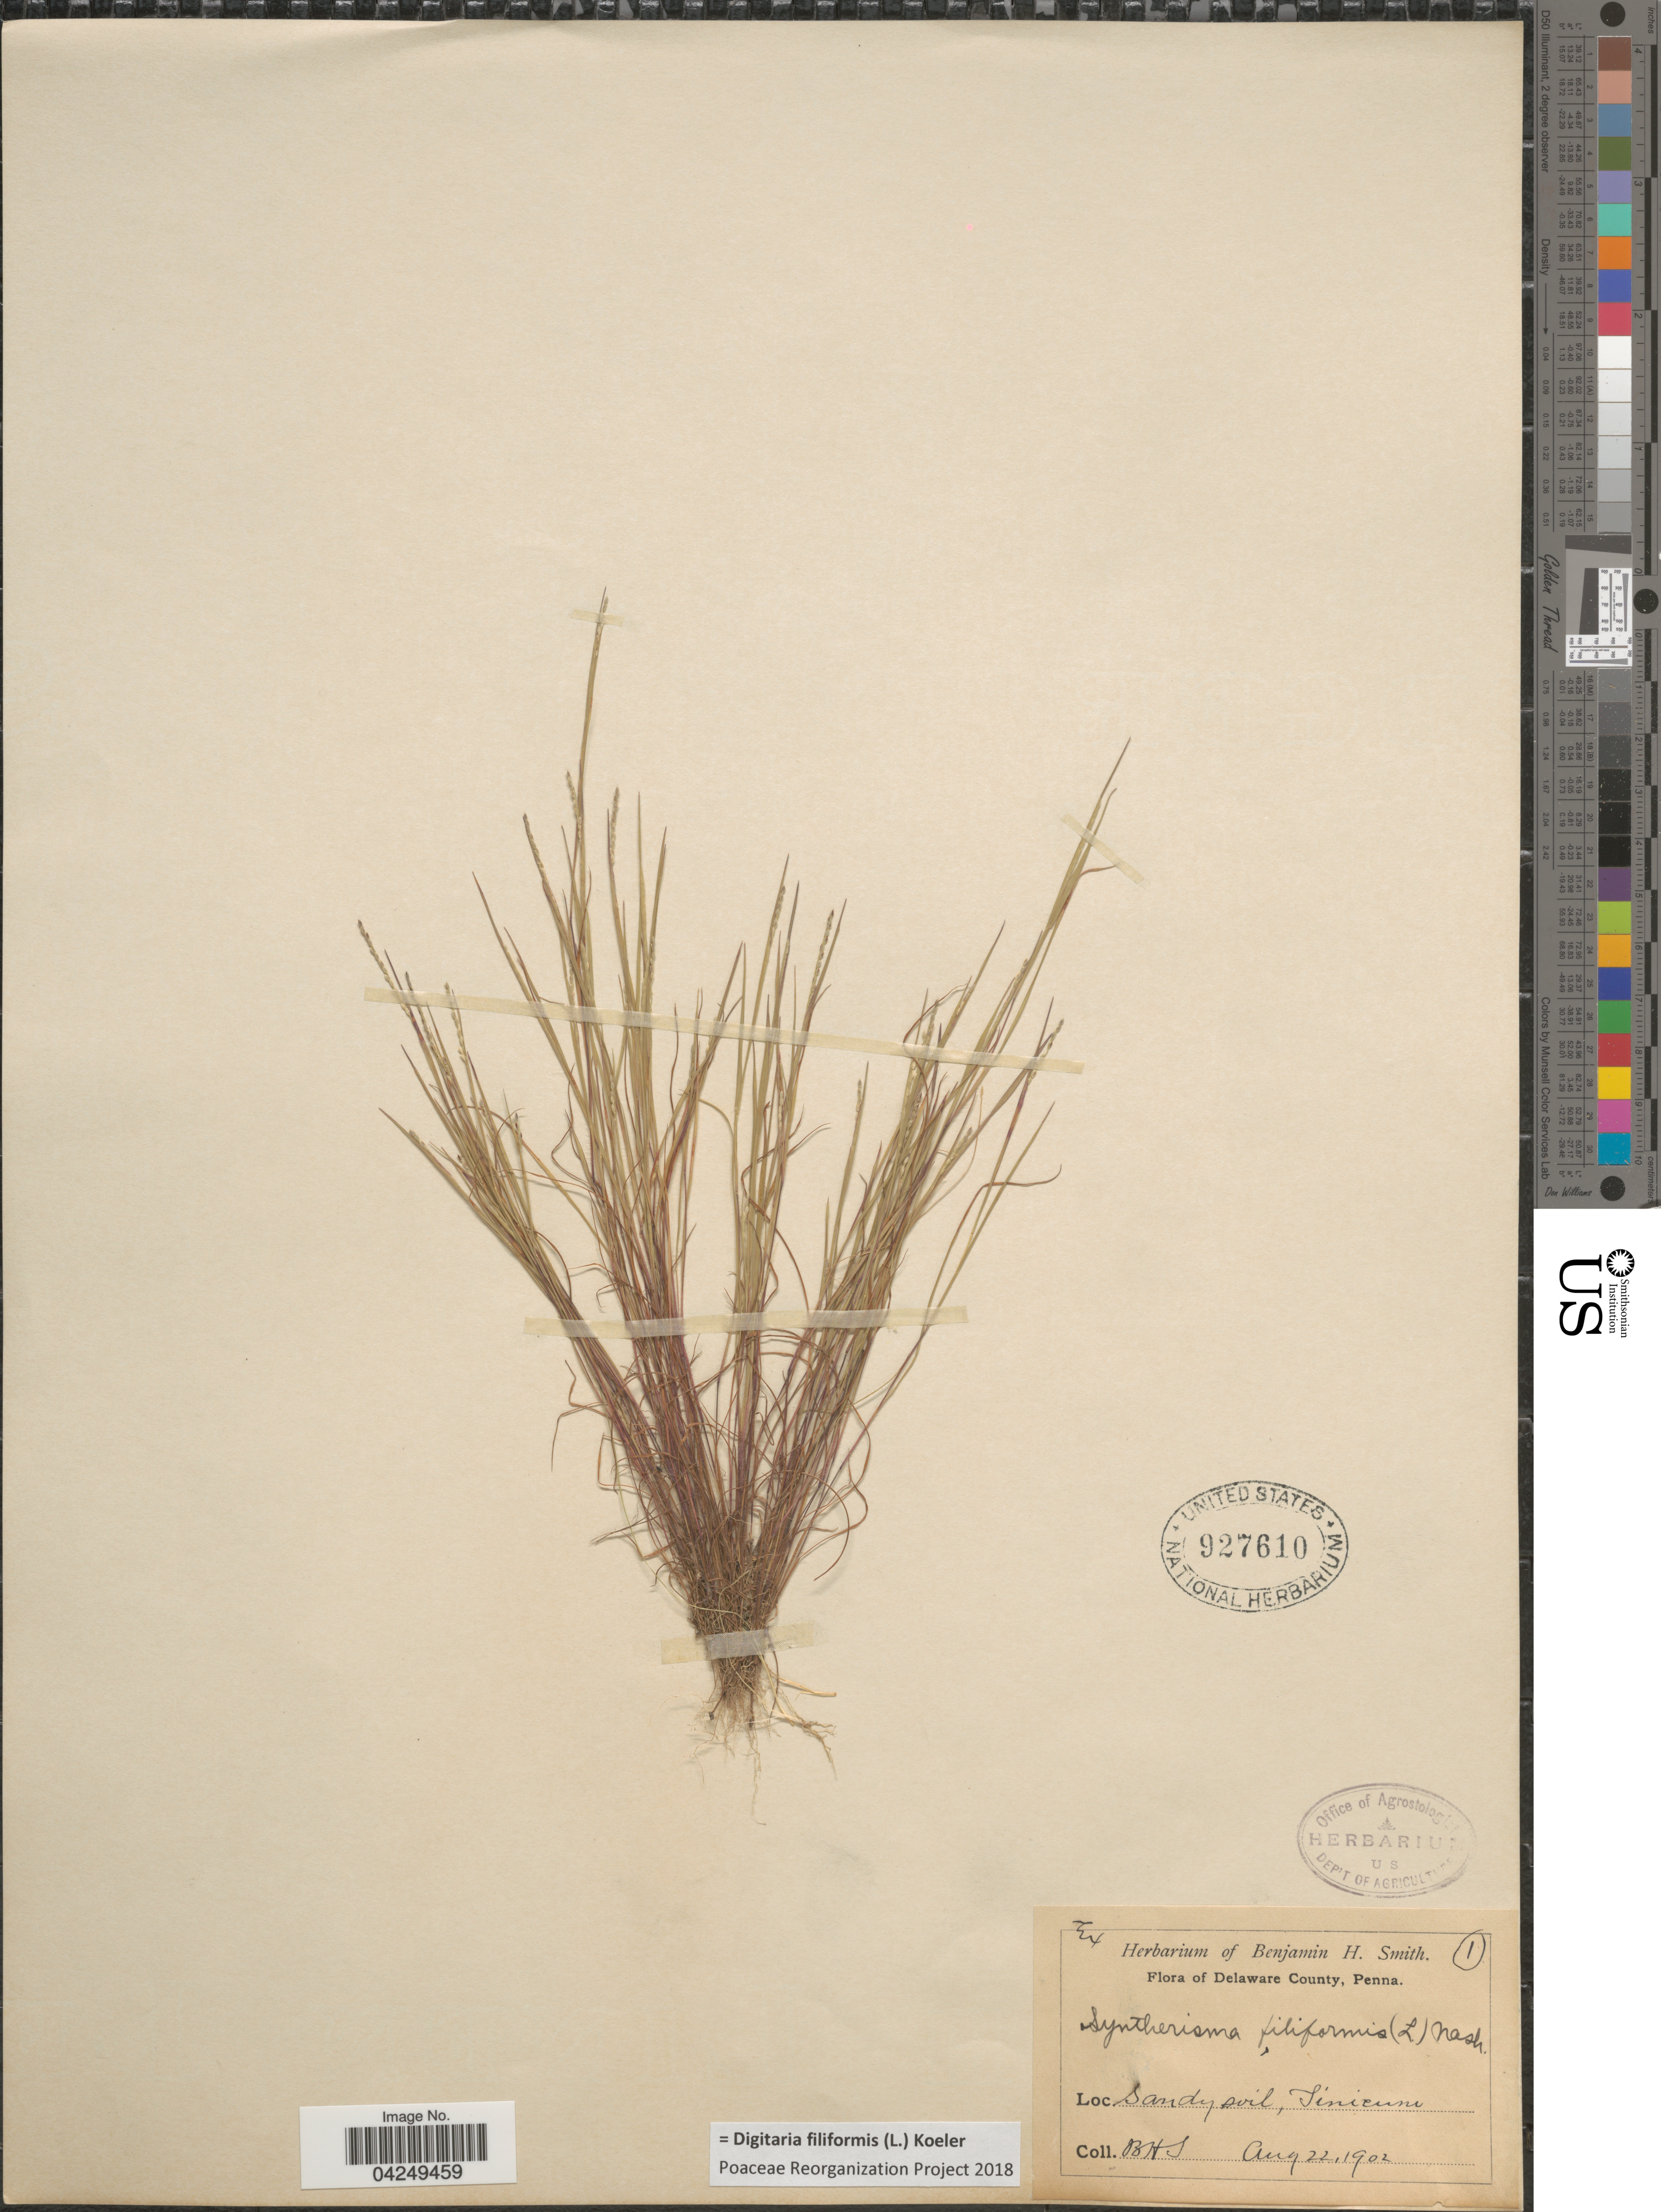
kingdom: Plantae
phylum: Tracheophyta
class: Liliopsida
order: Poales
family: Poaceae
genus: Digitaria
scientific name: Digitaria filiformis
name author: (L.) Koeler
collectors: B. H. Smith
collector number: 1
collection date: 1902-08-22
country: United States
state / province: Pennsylvania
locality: Delaware County. Sandy soil, Tinicum.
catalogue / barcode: US 927610